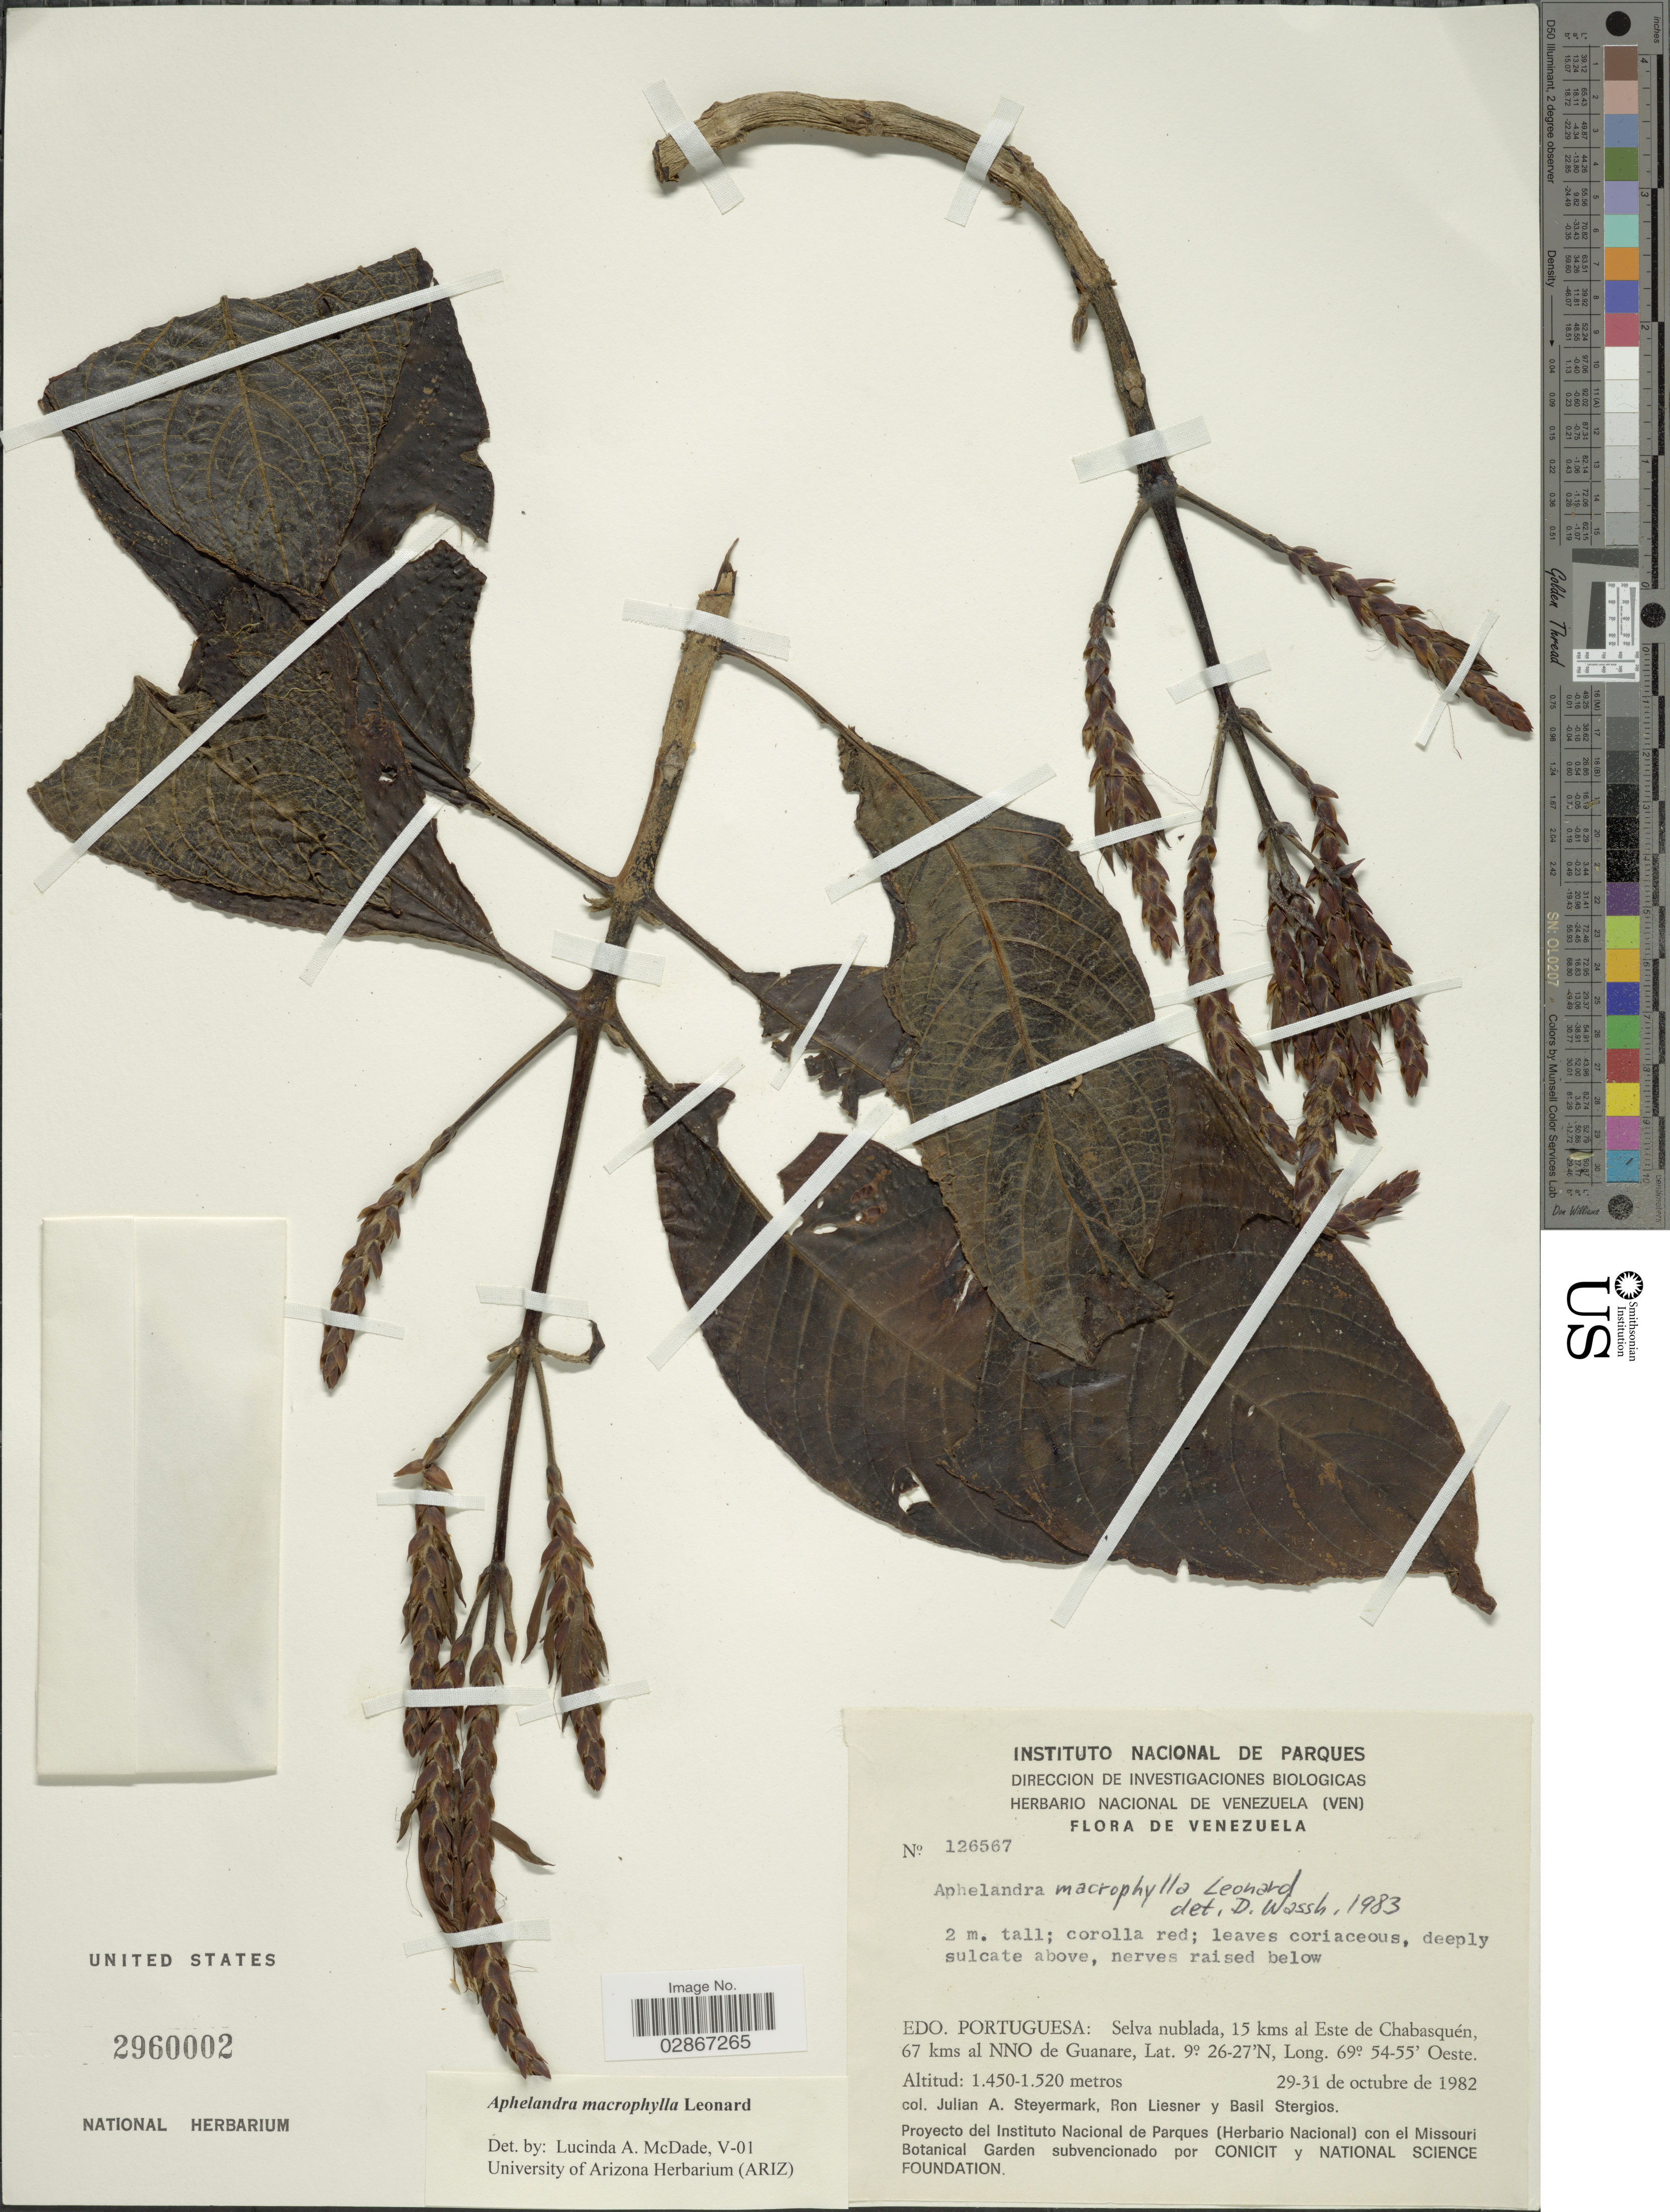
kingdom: Plantae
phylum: Tracheophyta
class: Magnoliopsida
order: Lamiales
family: Acanthaceae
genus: Aphelandra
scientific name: Aphelandra macrophylla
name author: Leonard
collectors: J. Steyermark, R. L. Liesner & B. G. Stergios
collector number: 126567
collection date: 1982-10-29/1982-10-31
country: Venezuela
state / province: Portuguesa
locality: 15 kms al E de Chabasquén, 67 kms al NNO de Guanare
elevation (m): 1450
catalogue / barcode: US 2960002